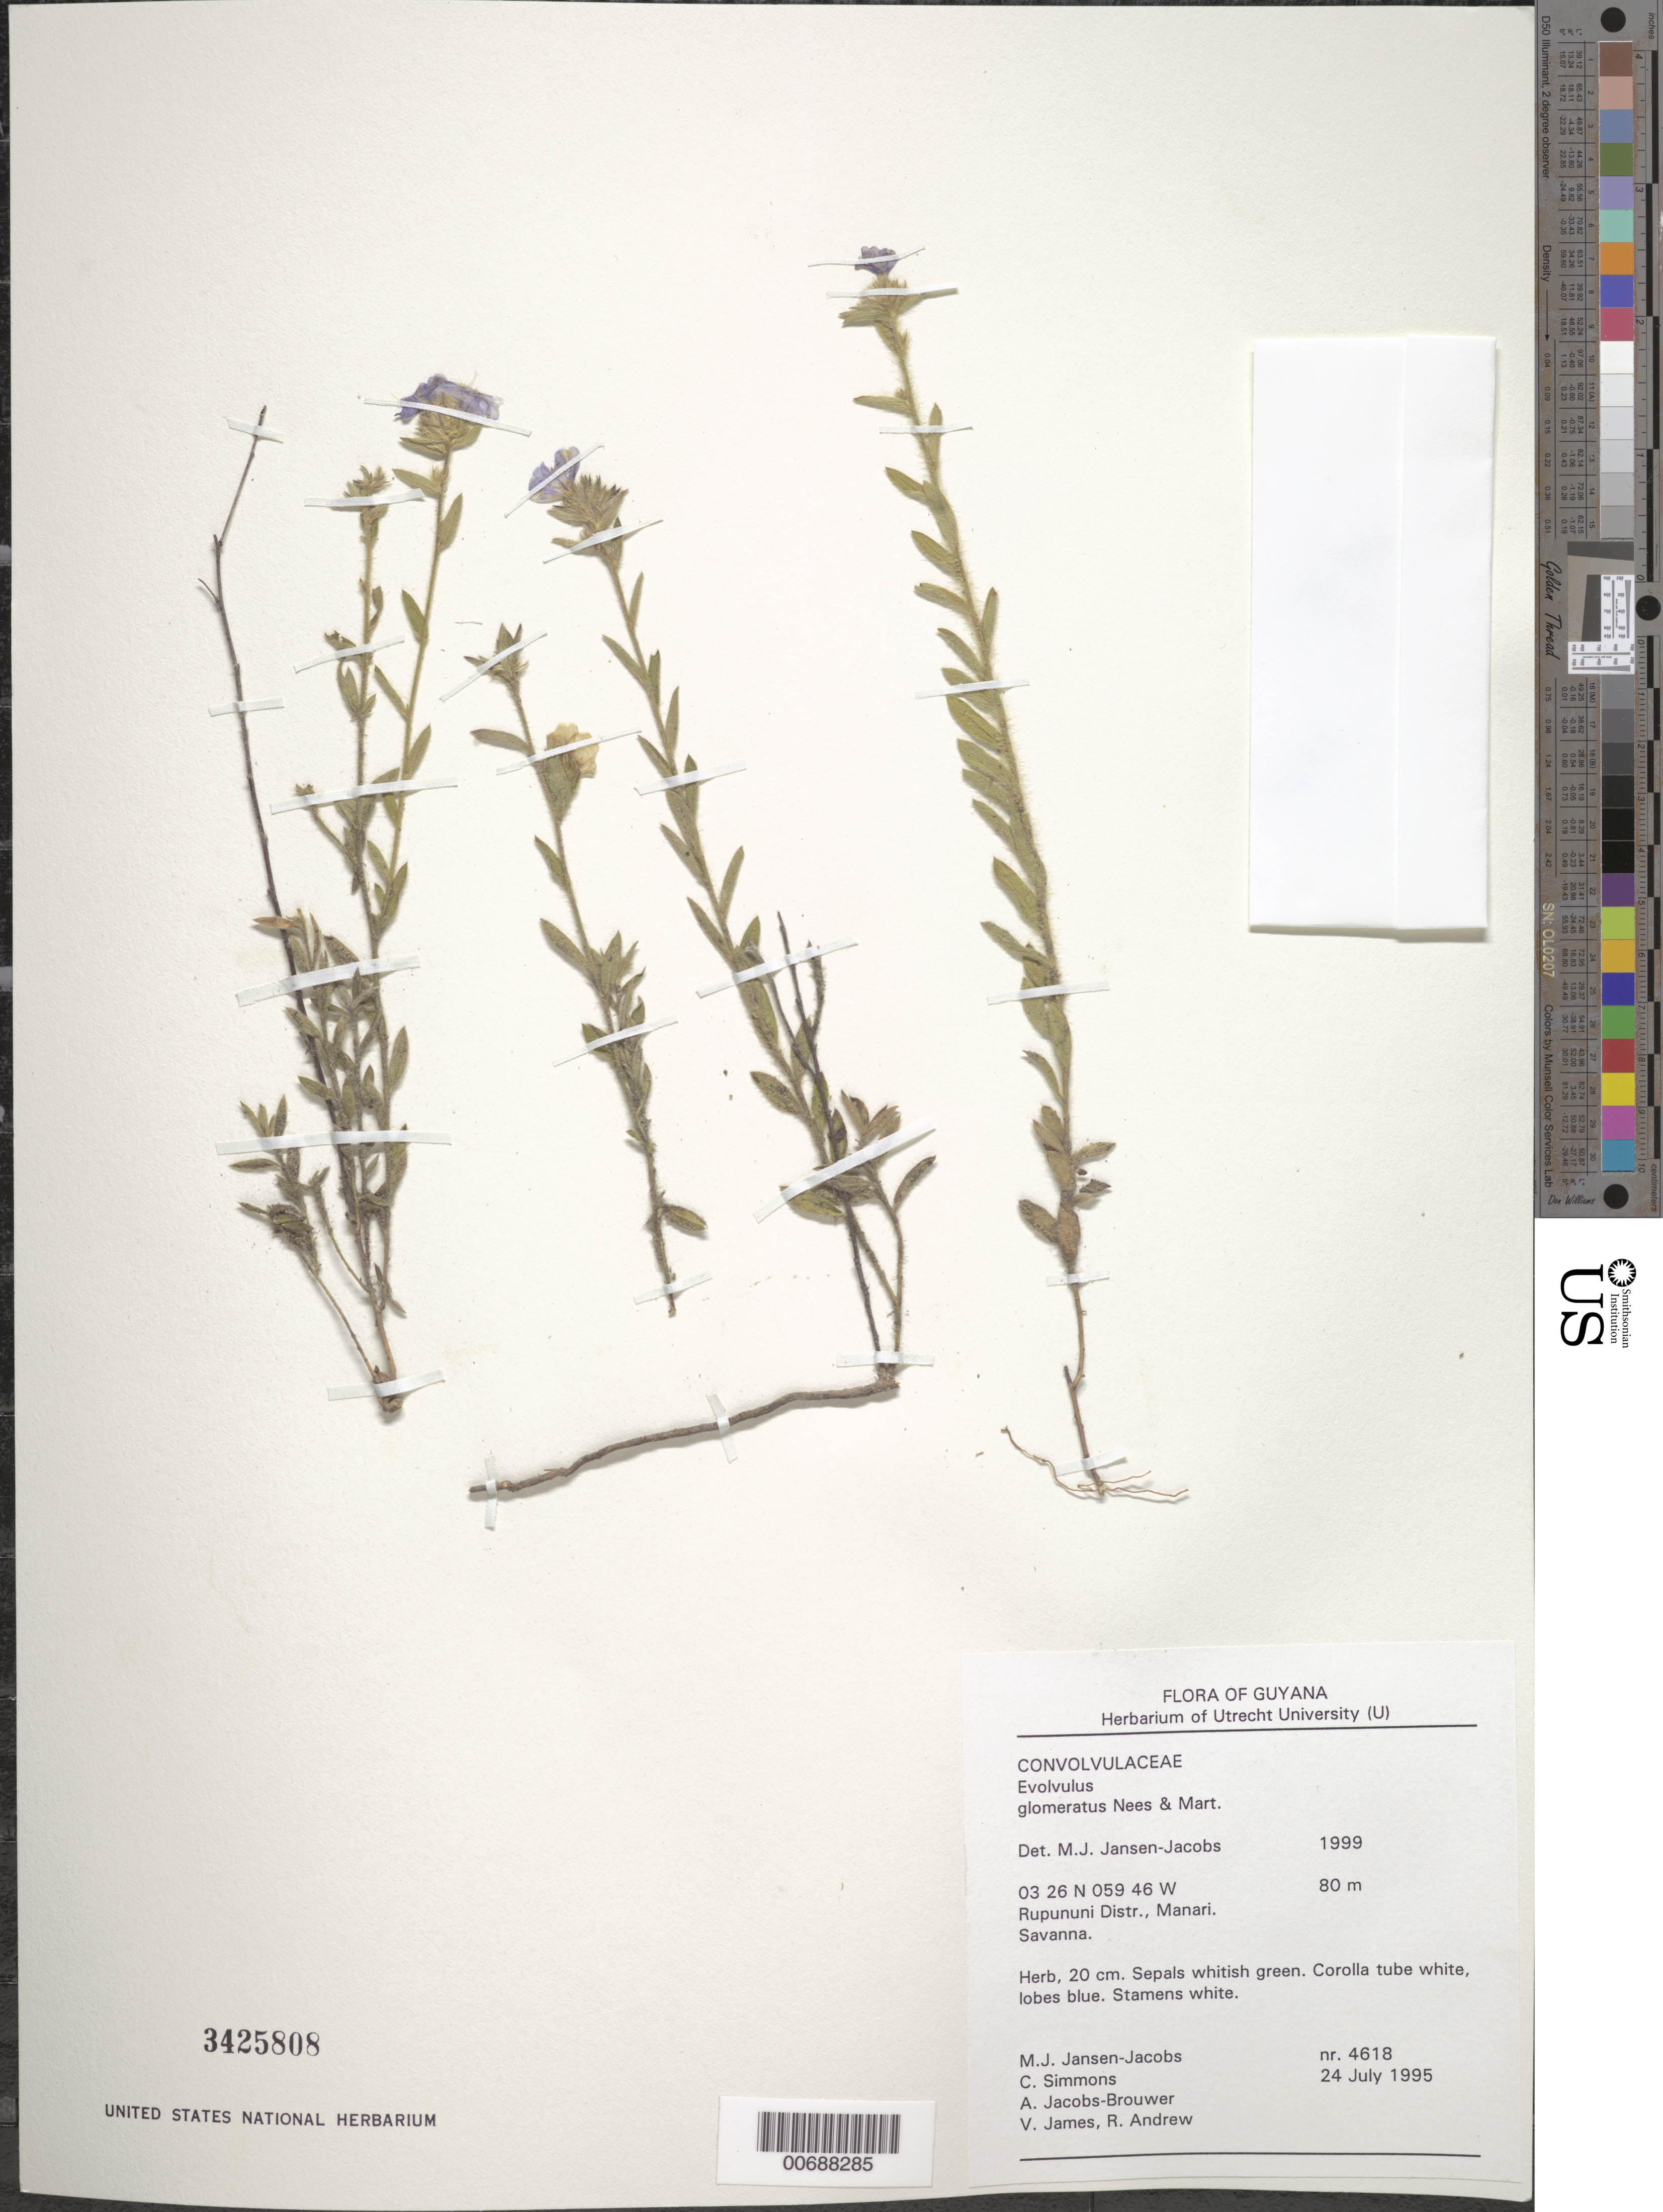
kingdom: Plantae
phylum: Tracheophyta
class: Magnoliopsida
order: Solanales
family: Convolvulaceae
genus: Evolvulus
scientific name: Evolvulus glomeratus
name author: Nees & Mart.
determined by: Jansen-Jacobs, M. J., (U), Nationaal Herbarium Nederland, Utrecht University branch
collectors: M. J. Jansen-Jacobs, C. Simons, A. Jacobs-Brouwer, V. James & R. Andrew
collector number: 4618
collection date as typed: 24-Jul-95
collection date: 1995-07-24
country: Guyana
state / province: U. Takutu-U. Essequibo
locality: Manari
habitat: Savanna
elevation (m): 80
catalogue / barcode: US 3425808